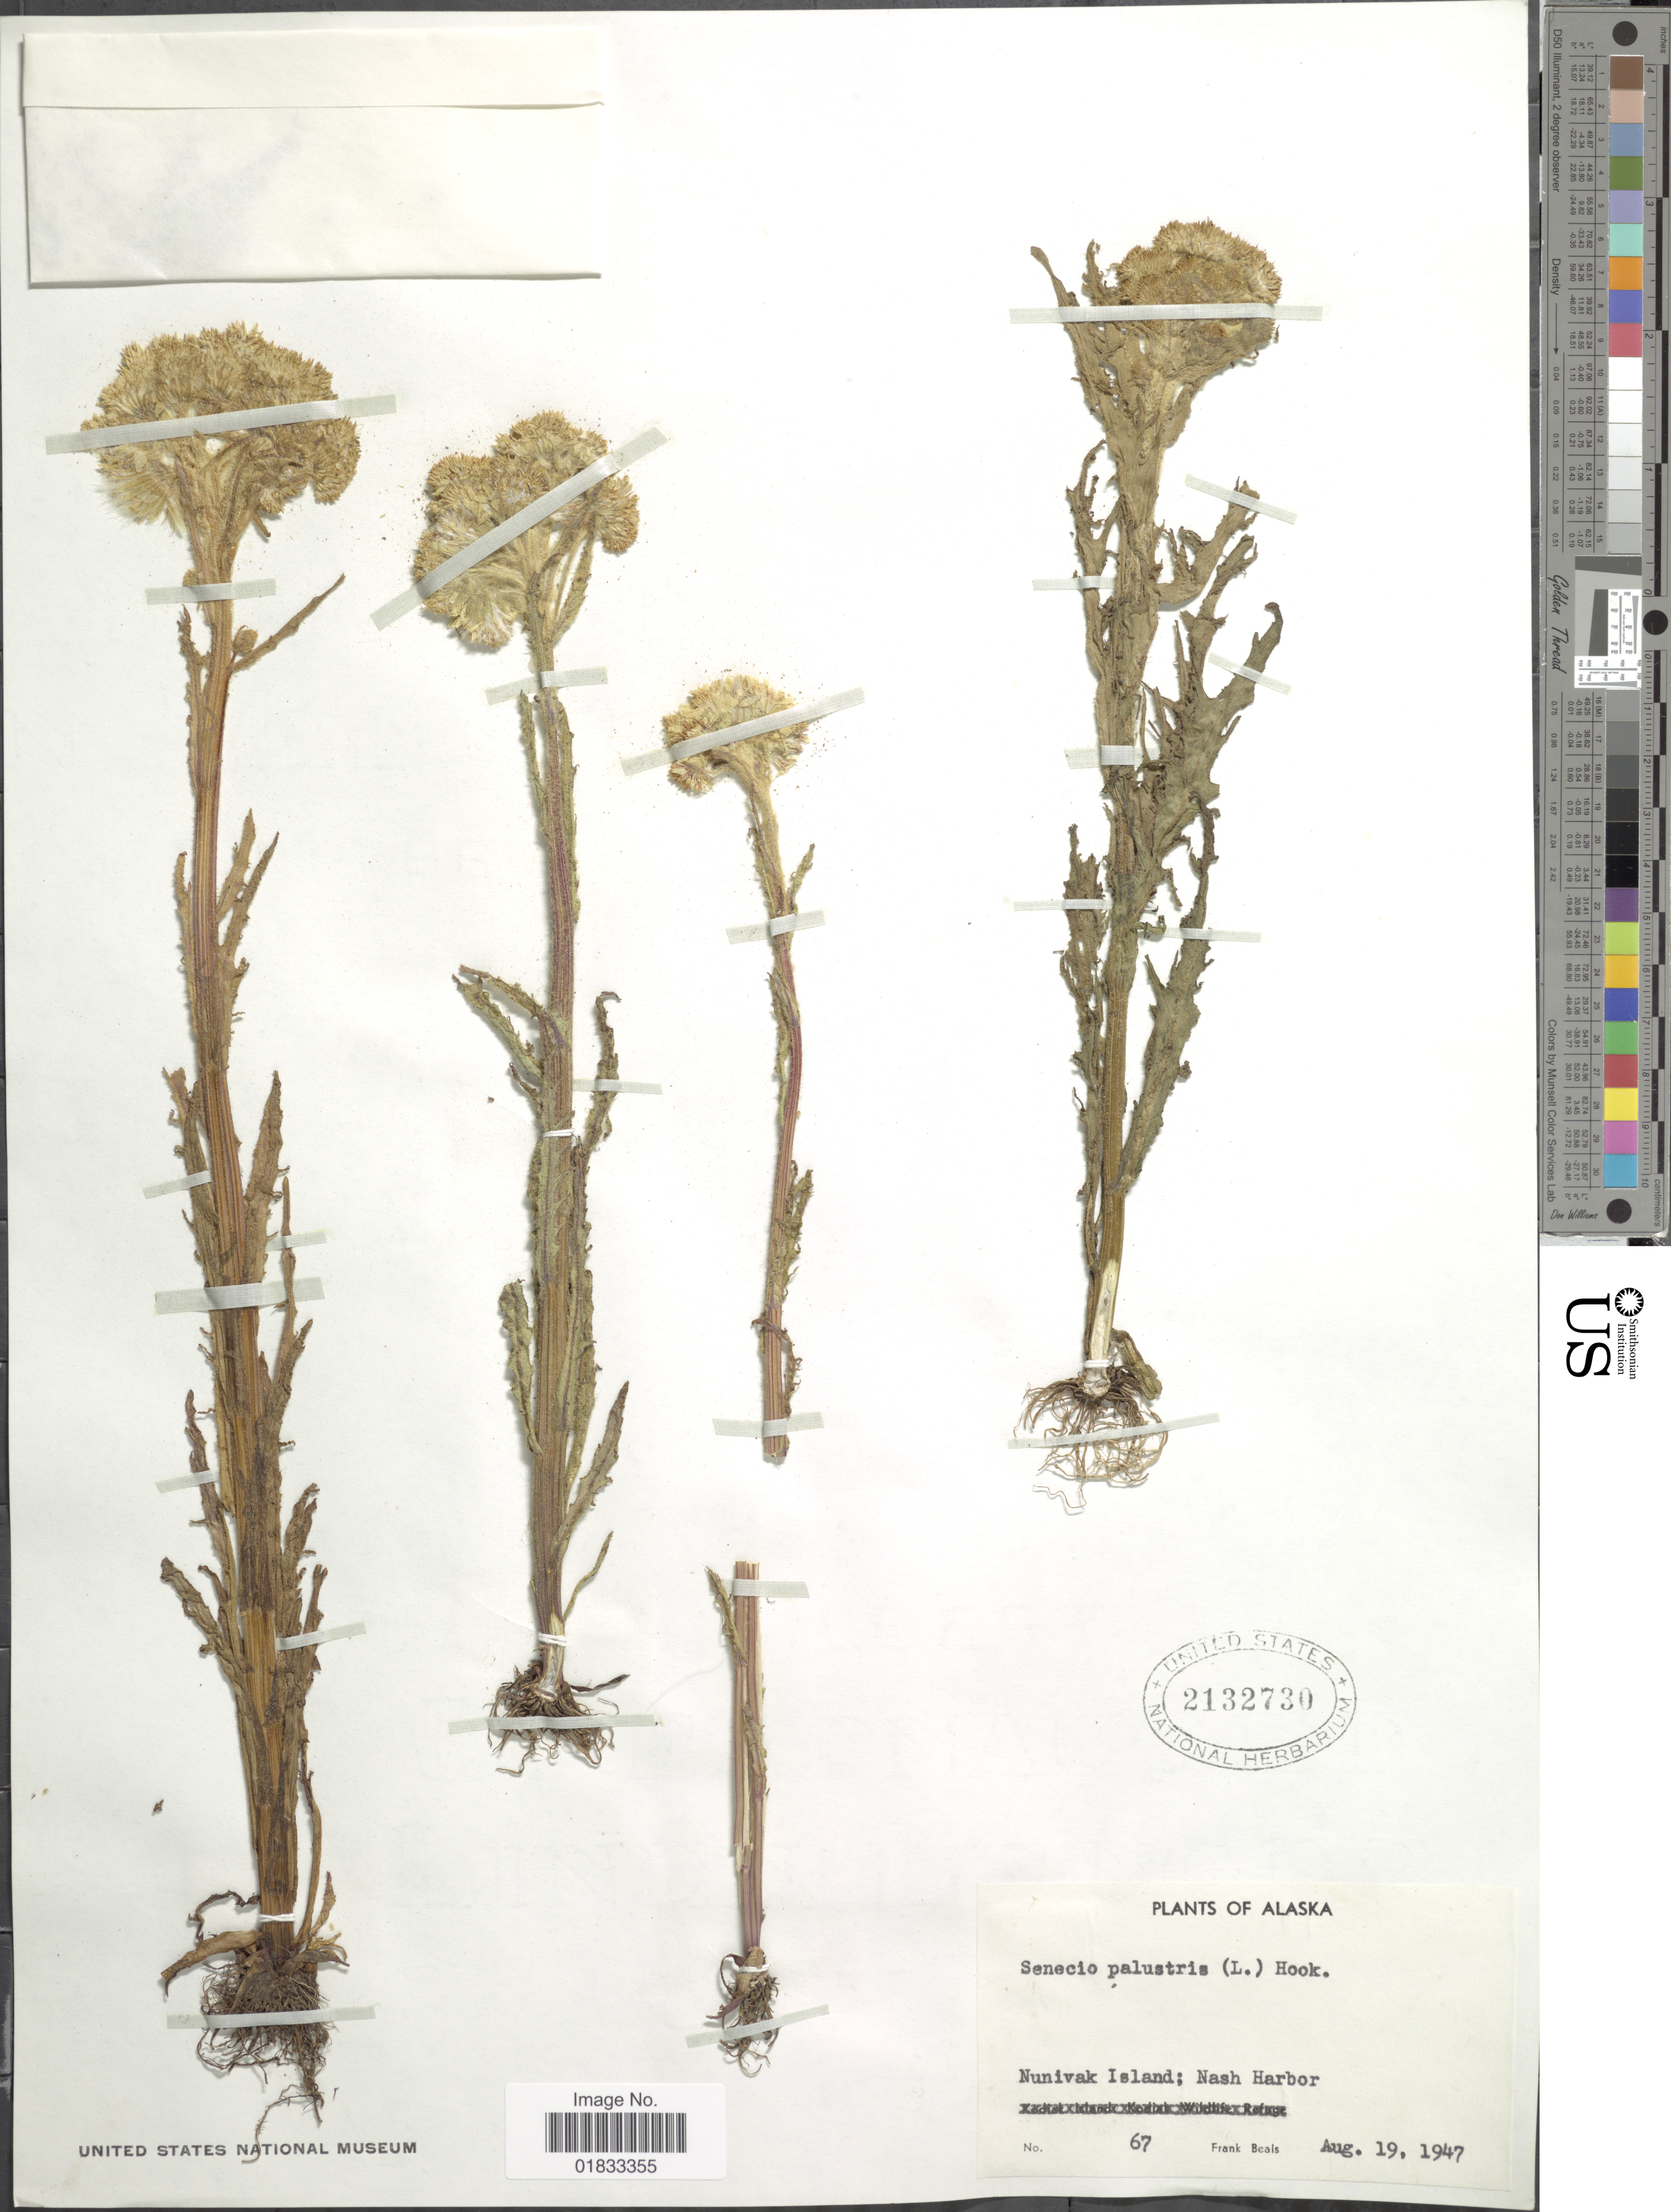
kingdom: Plantae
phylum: Tracheophyta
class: Magnoliopsida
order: Asterales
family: Asteraceae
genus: Tephroseris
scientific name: Tephroseris palustris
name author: (L.) Rchb.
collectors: F. Beals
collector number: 67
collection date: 1947-08-19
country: United States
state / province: Alaska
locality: Nunivak Island; Nash Harbor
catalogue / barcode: US 2132730